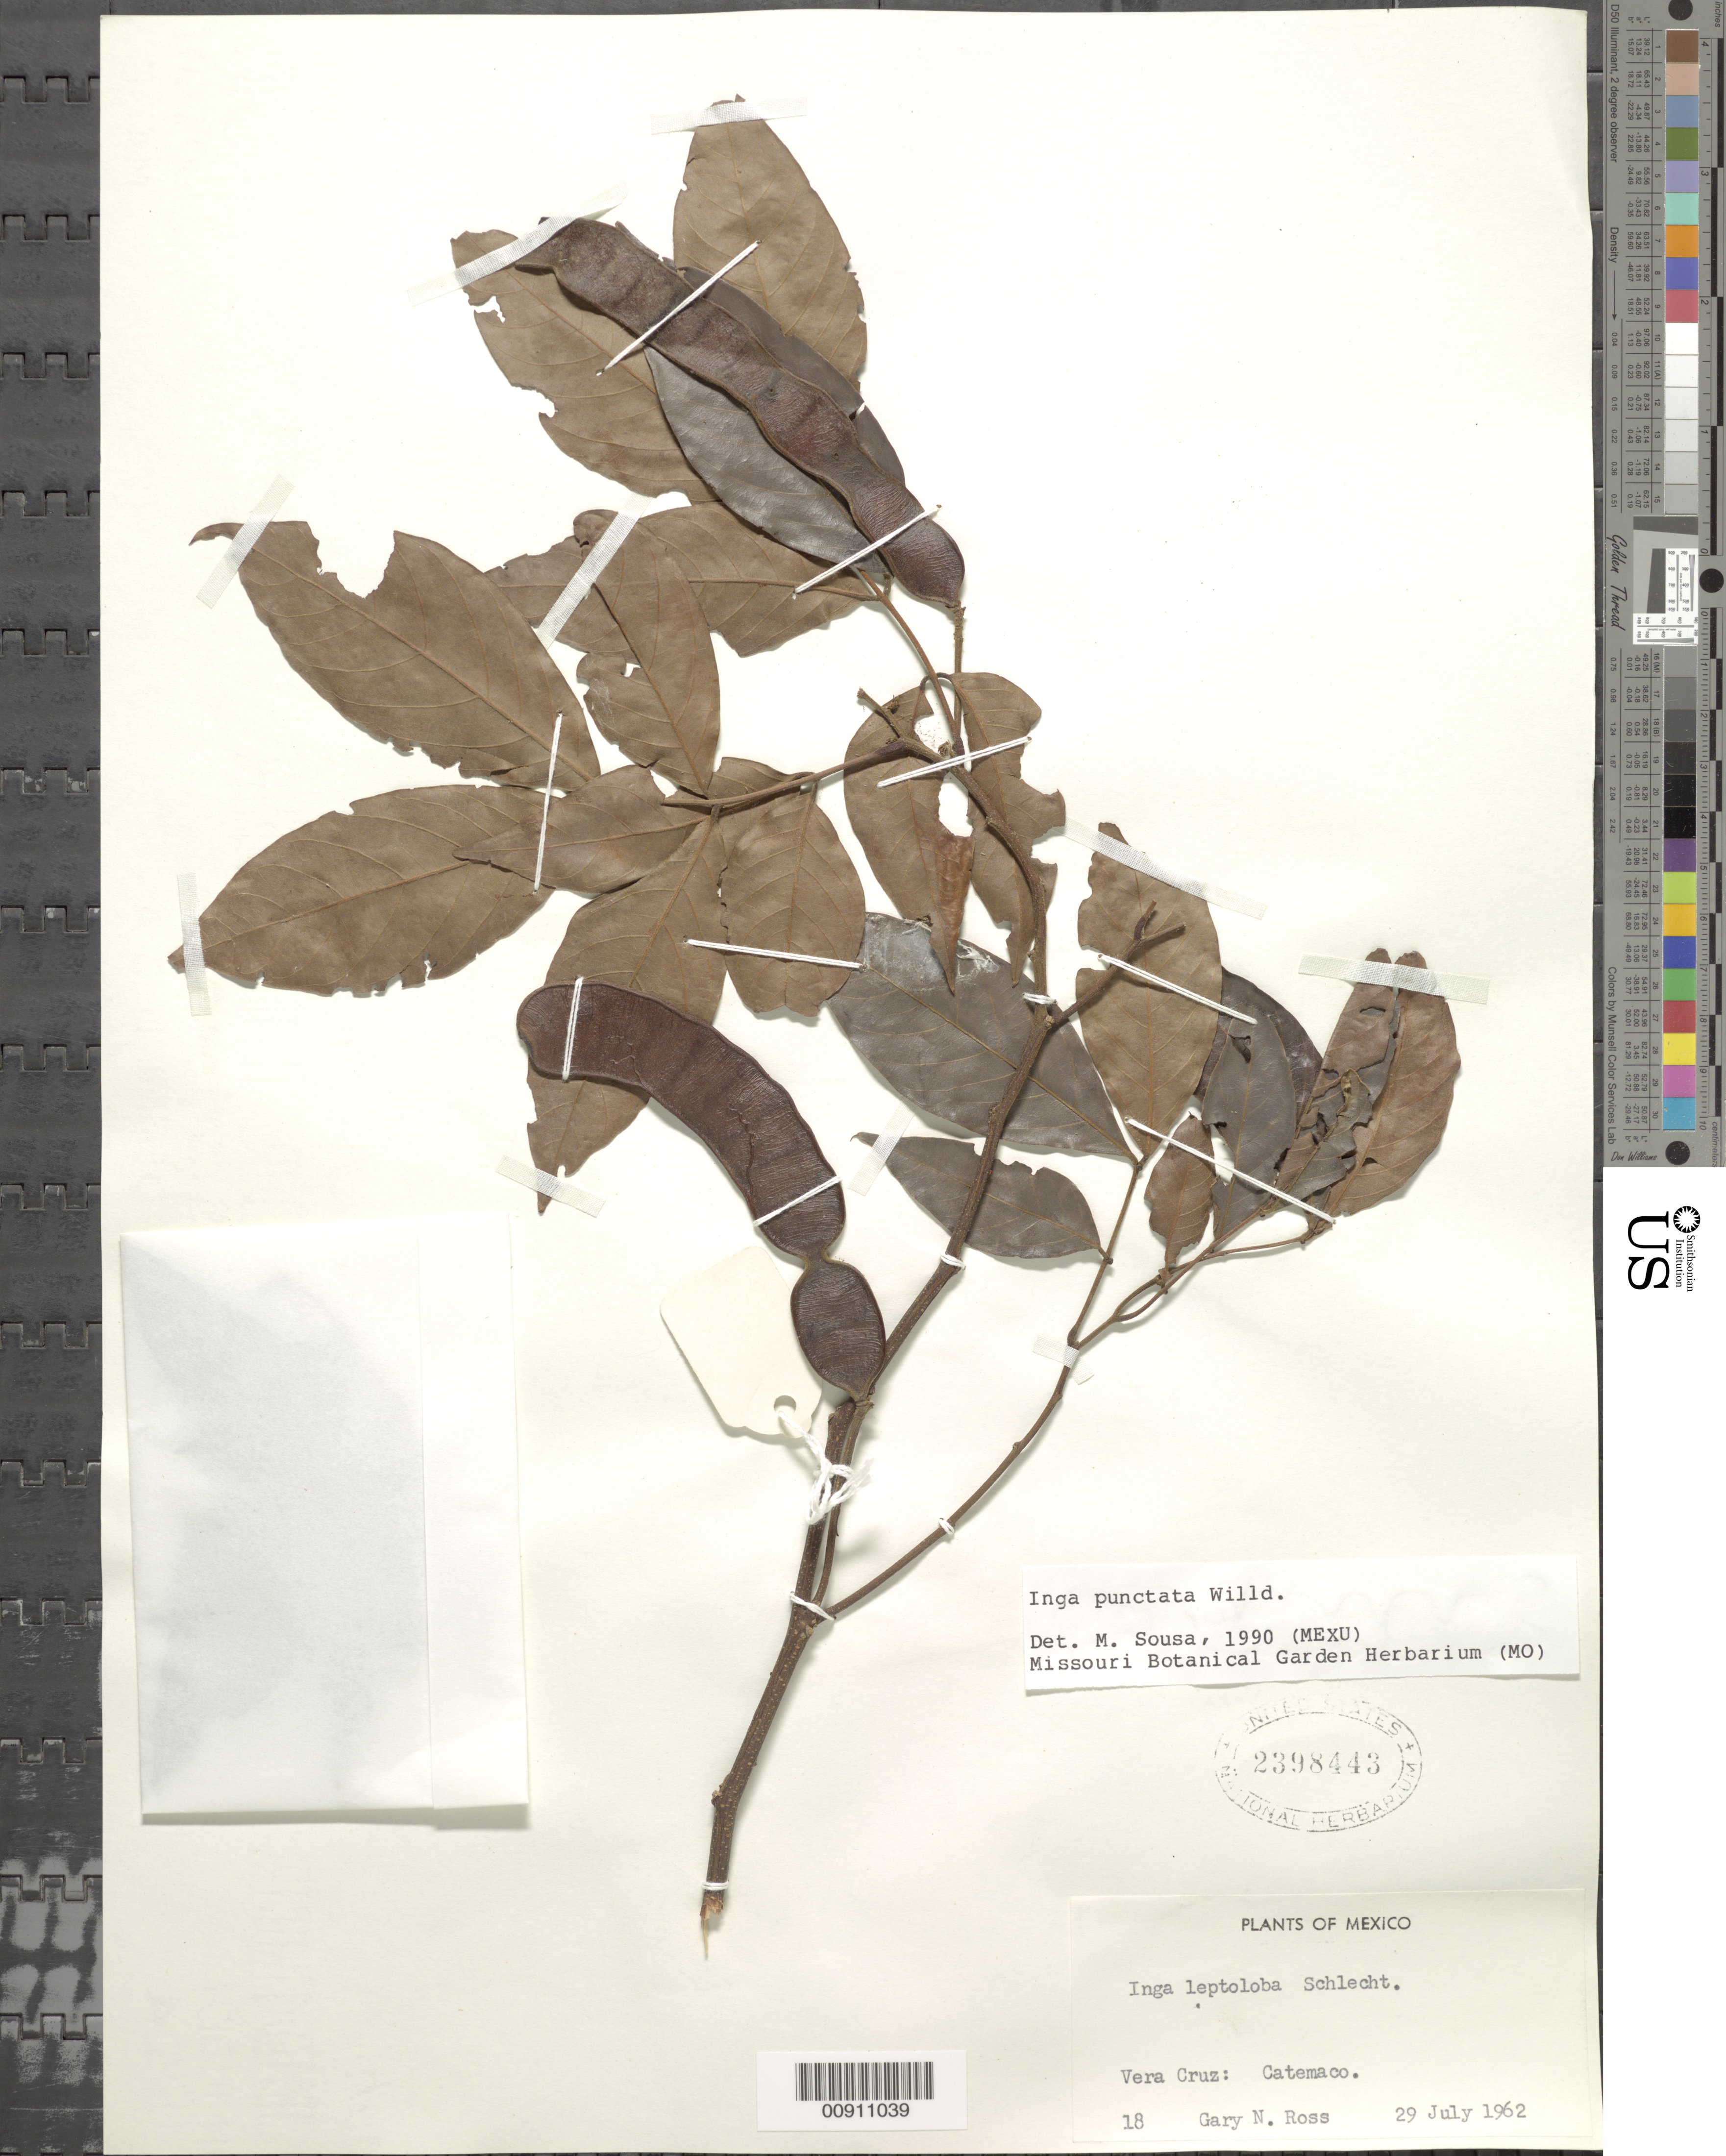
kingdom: Plantae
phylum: Tracheophyta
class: Magnoliopsida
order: Fabales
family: Fabaceae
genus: Inga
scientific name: Inga punctata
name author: Willd.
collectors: G. N. Ross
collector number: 18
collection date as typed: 29 Jul 1962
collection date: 1962-07-29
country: Mexico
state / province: Veracruz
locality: Veracruz: 3 mi. ENE Catemaco..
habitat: In pastures.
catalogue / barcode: US 2398443